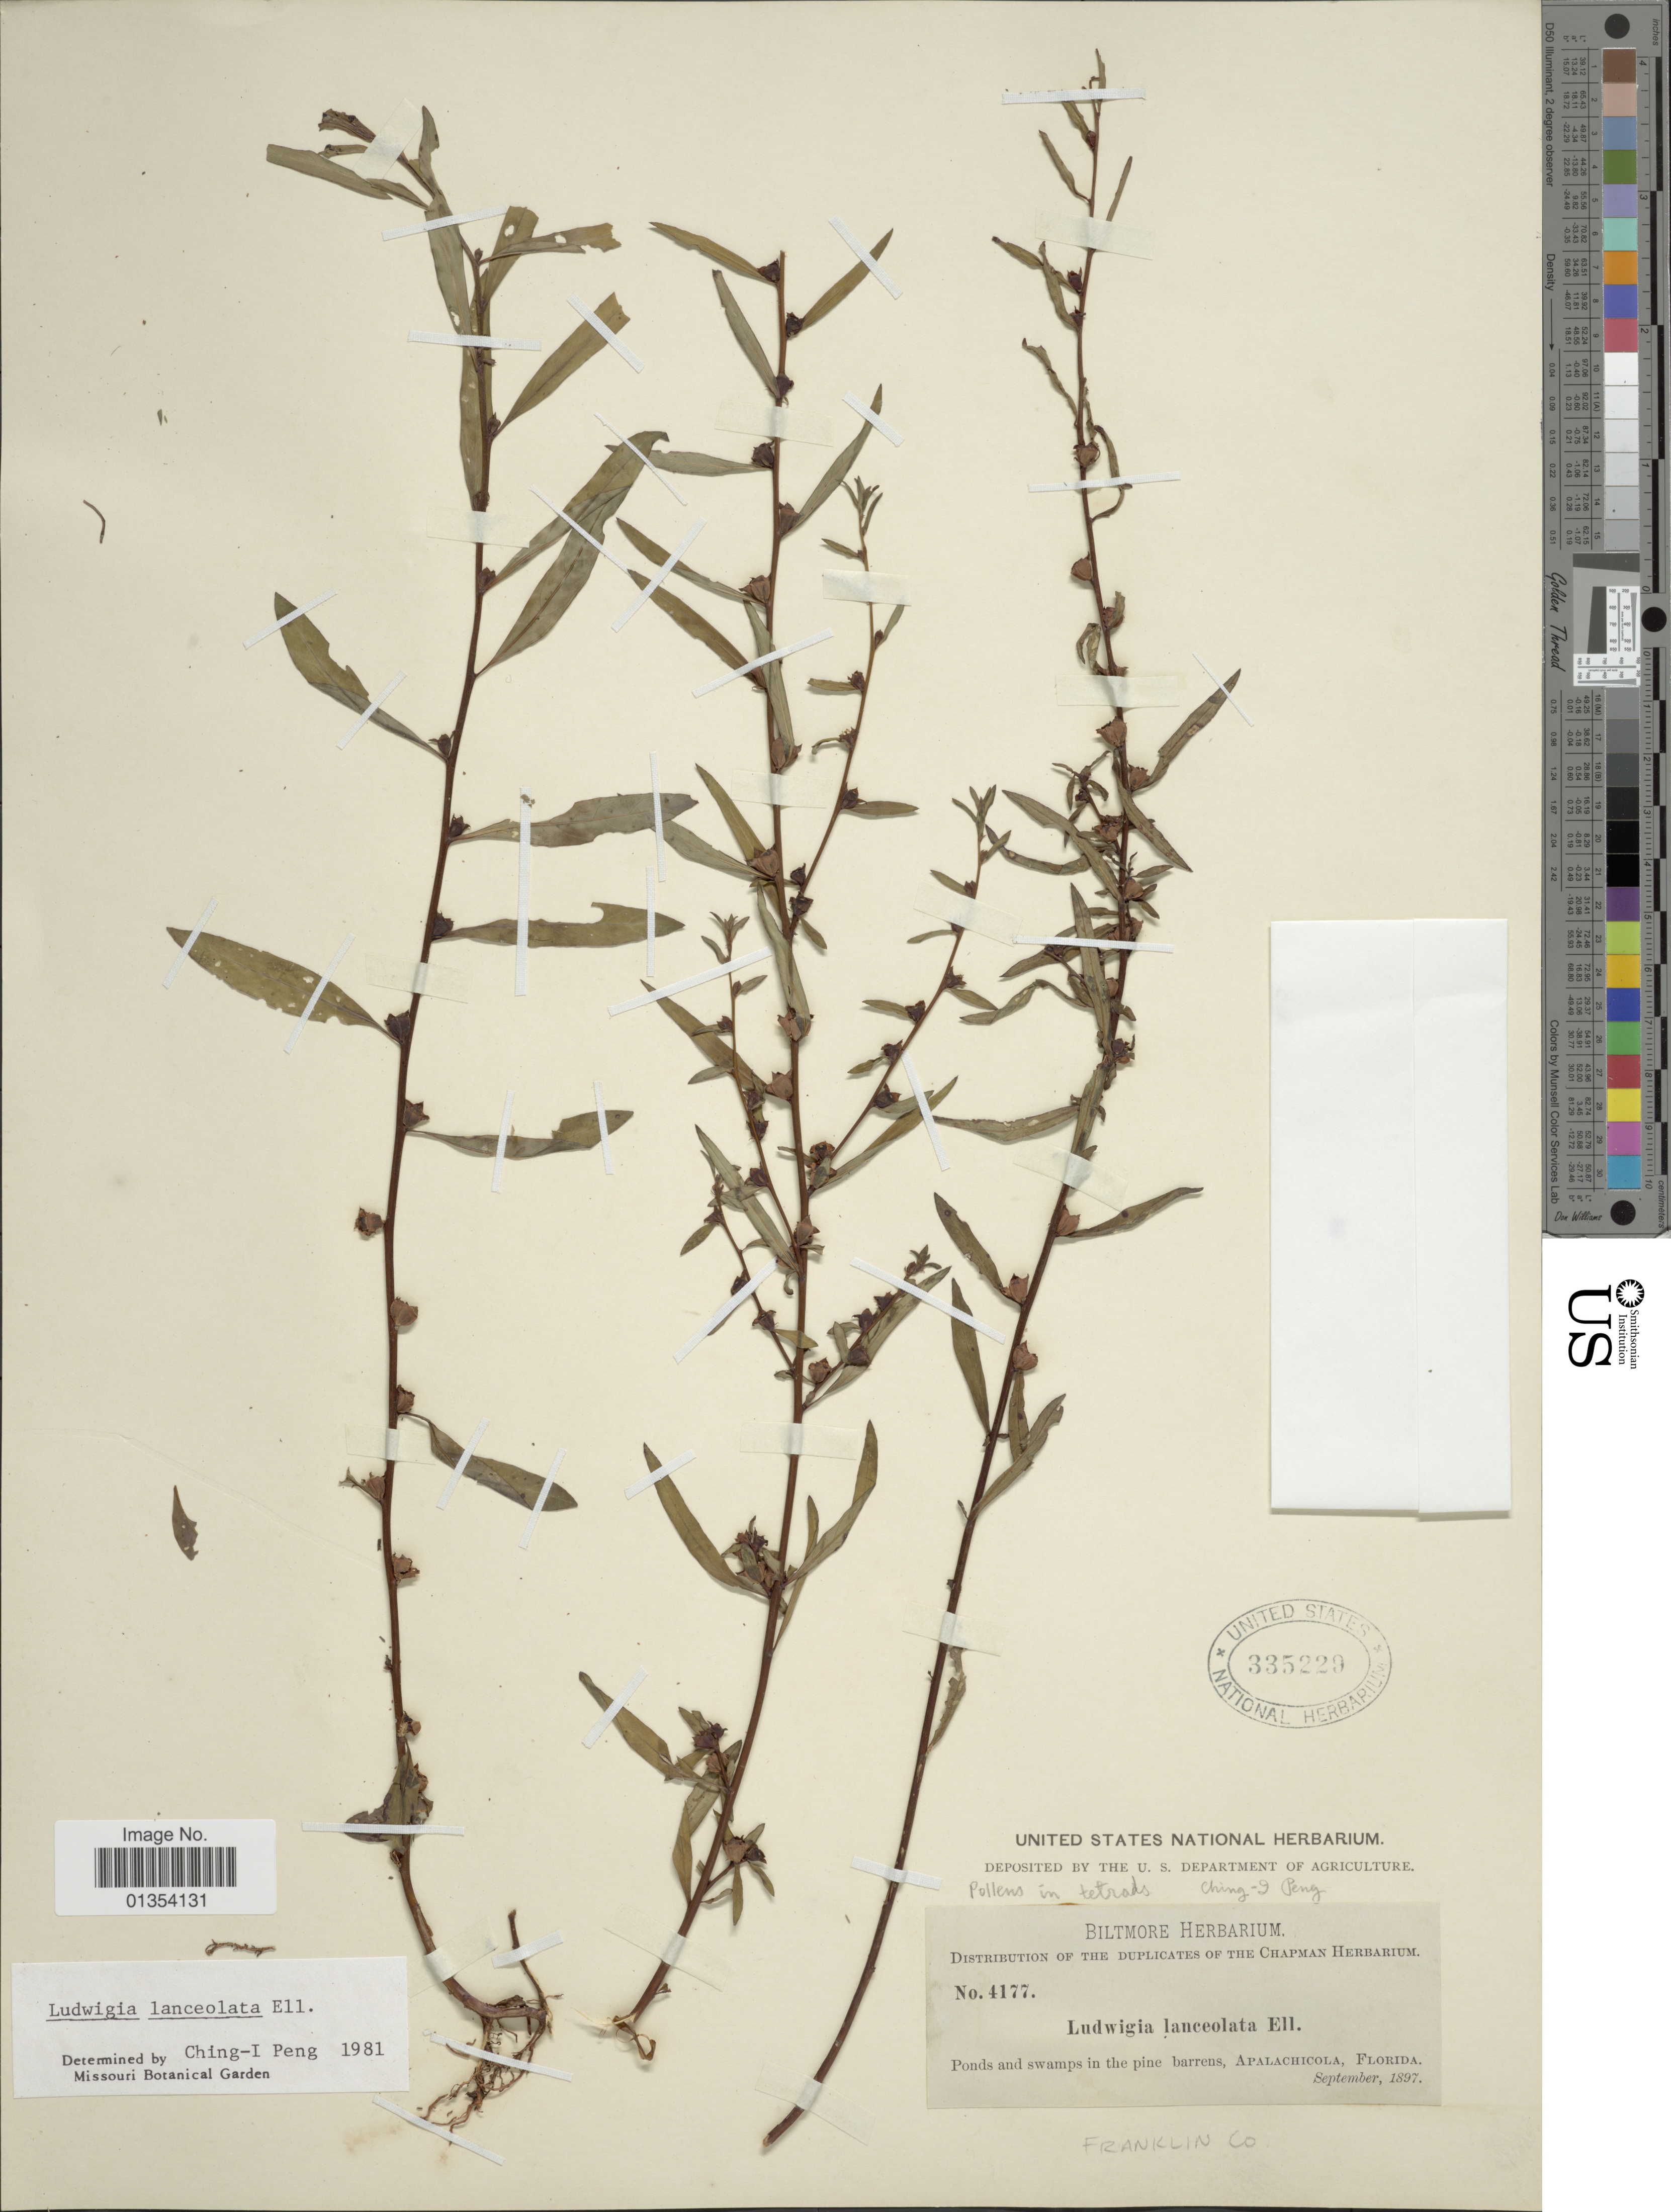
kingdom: Plantae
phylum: Tracheophyta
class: Magnoliopsida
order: Myrtales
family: Onagraceae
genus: Ludwigia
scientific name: Ludwigia lanceolata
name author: Elliott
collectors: ex herb. Biltmore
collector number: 4177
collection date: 1897-09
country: United States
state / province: Florida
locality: Ponds and swamps in the pine barrens, Apalachicola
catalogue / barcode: US 335229